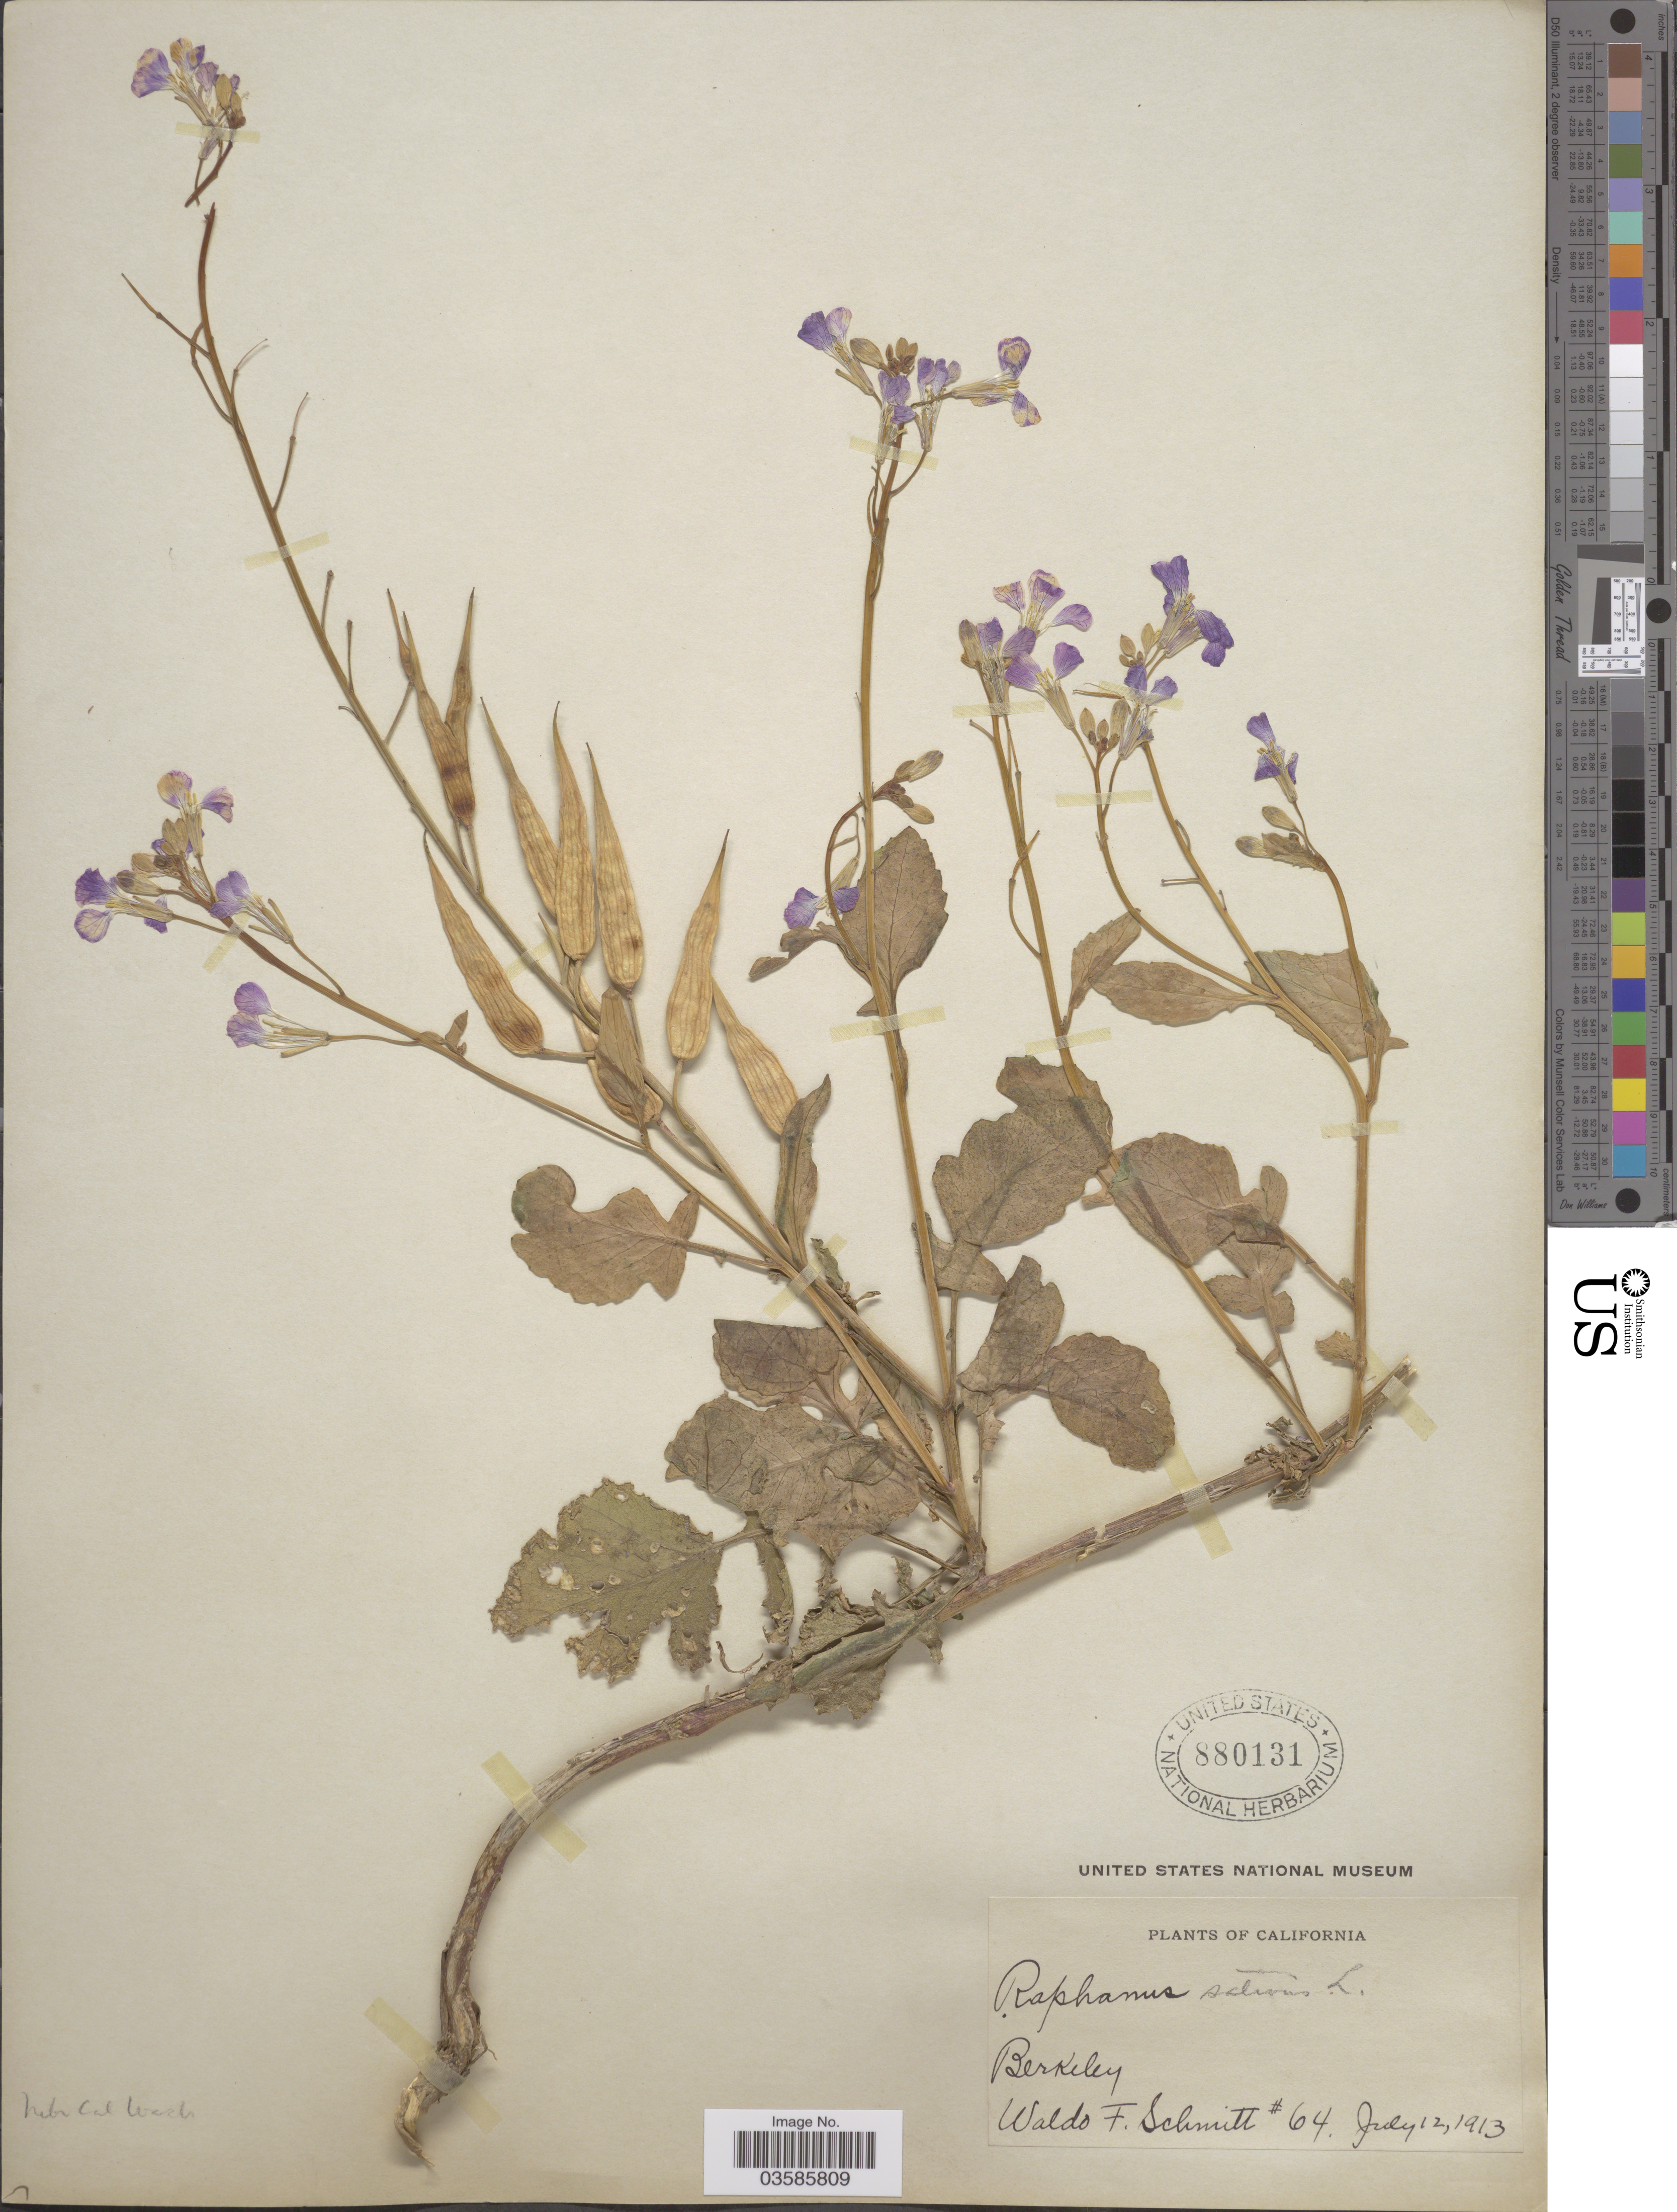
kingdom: Plantae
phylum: Tracheophyta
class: Magnoliopsida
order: Brassicales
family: Brassicaceae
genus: Raphanus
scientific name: Raphanus sativus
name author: L.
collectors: W. F. Schmitt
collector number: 64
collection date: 1913-07-12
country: United States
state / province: California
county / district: Alameda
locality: Berkeley.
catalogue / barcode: US 880131